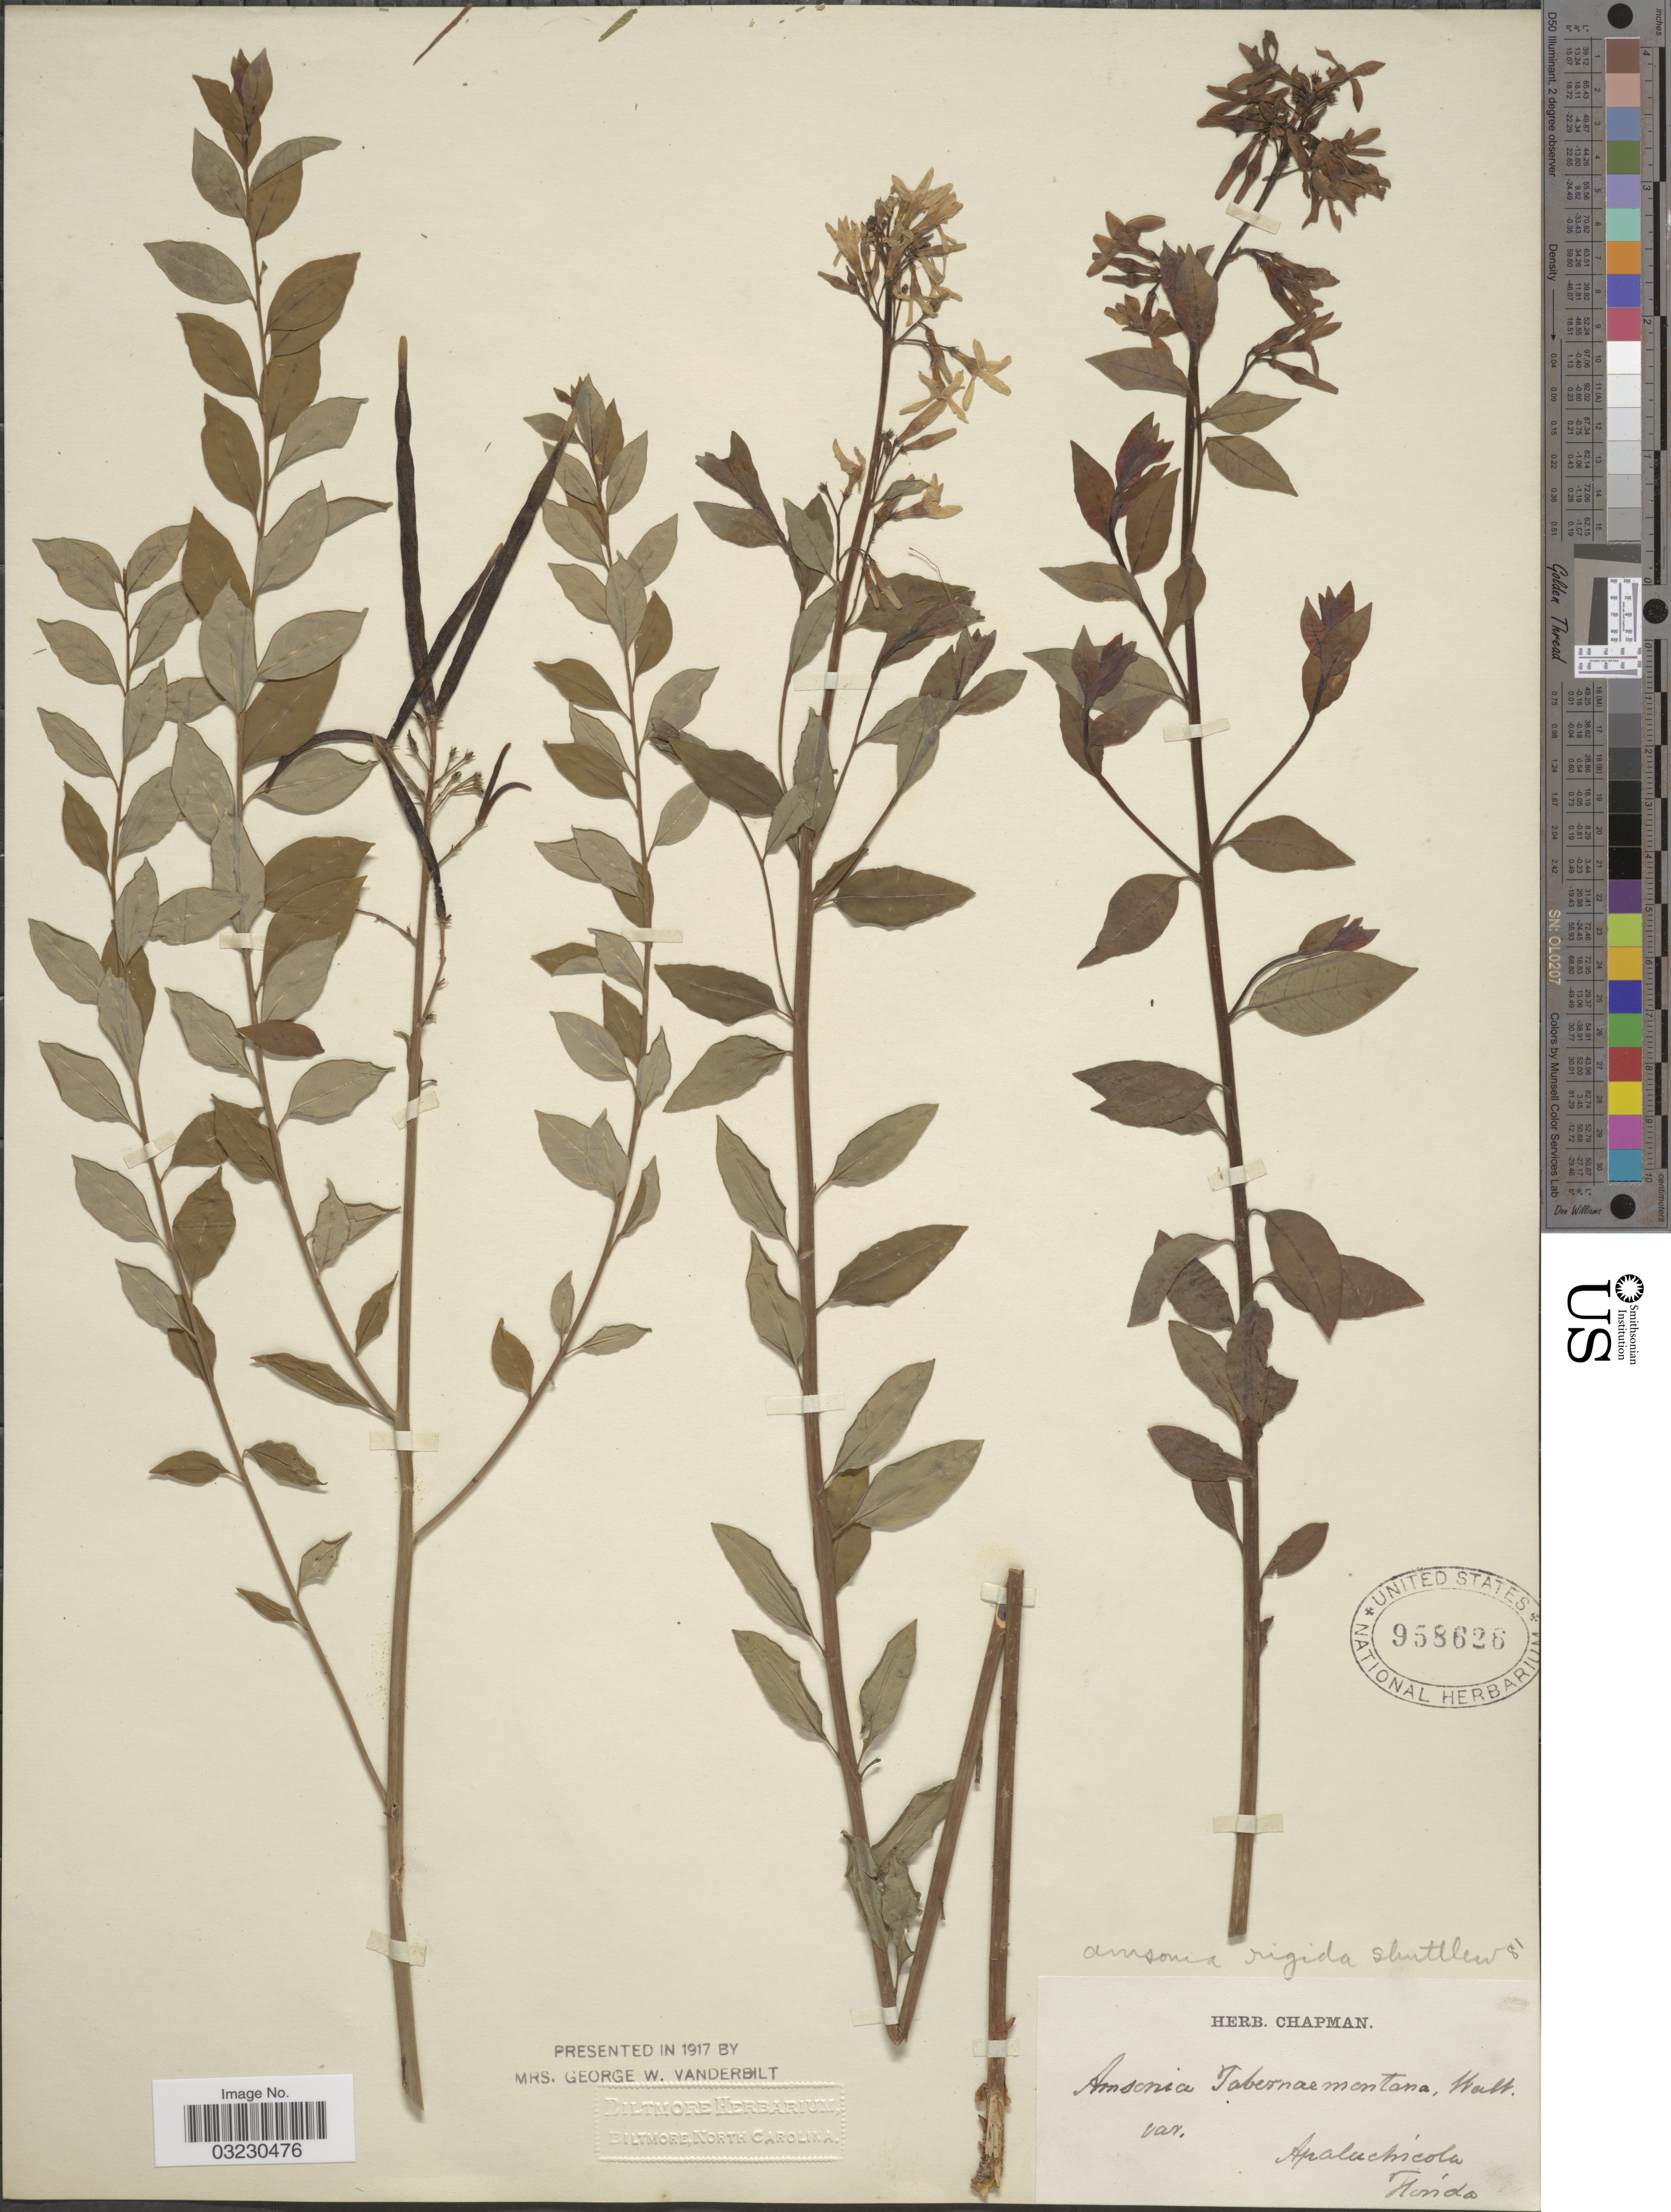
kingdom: Plantae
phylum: Tracheophyta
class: Magnoliopsida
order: Gentianales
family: Apocynaceae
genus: Amsonia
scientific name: Amsonia rigida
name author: Shuttlew. ex Small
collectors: ex herb. Chapman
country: United States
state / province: Florida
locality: Apalachicola.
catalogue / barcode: US 958626